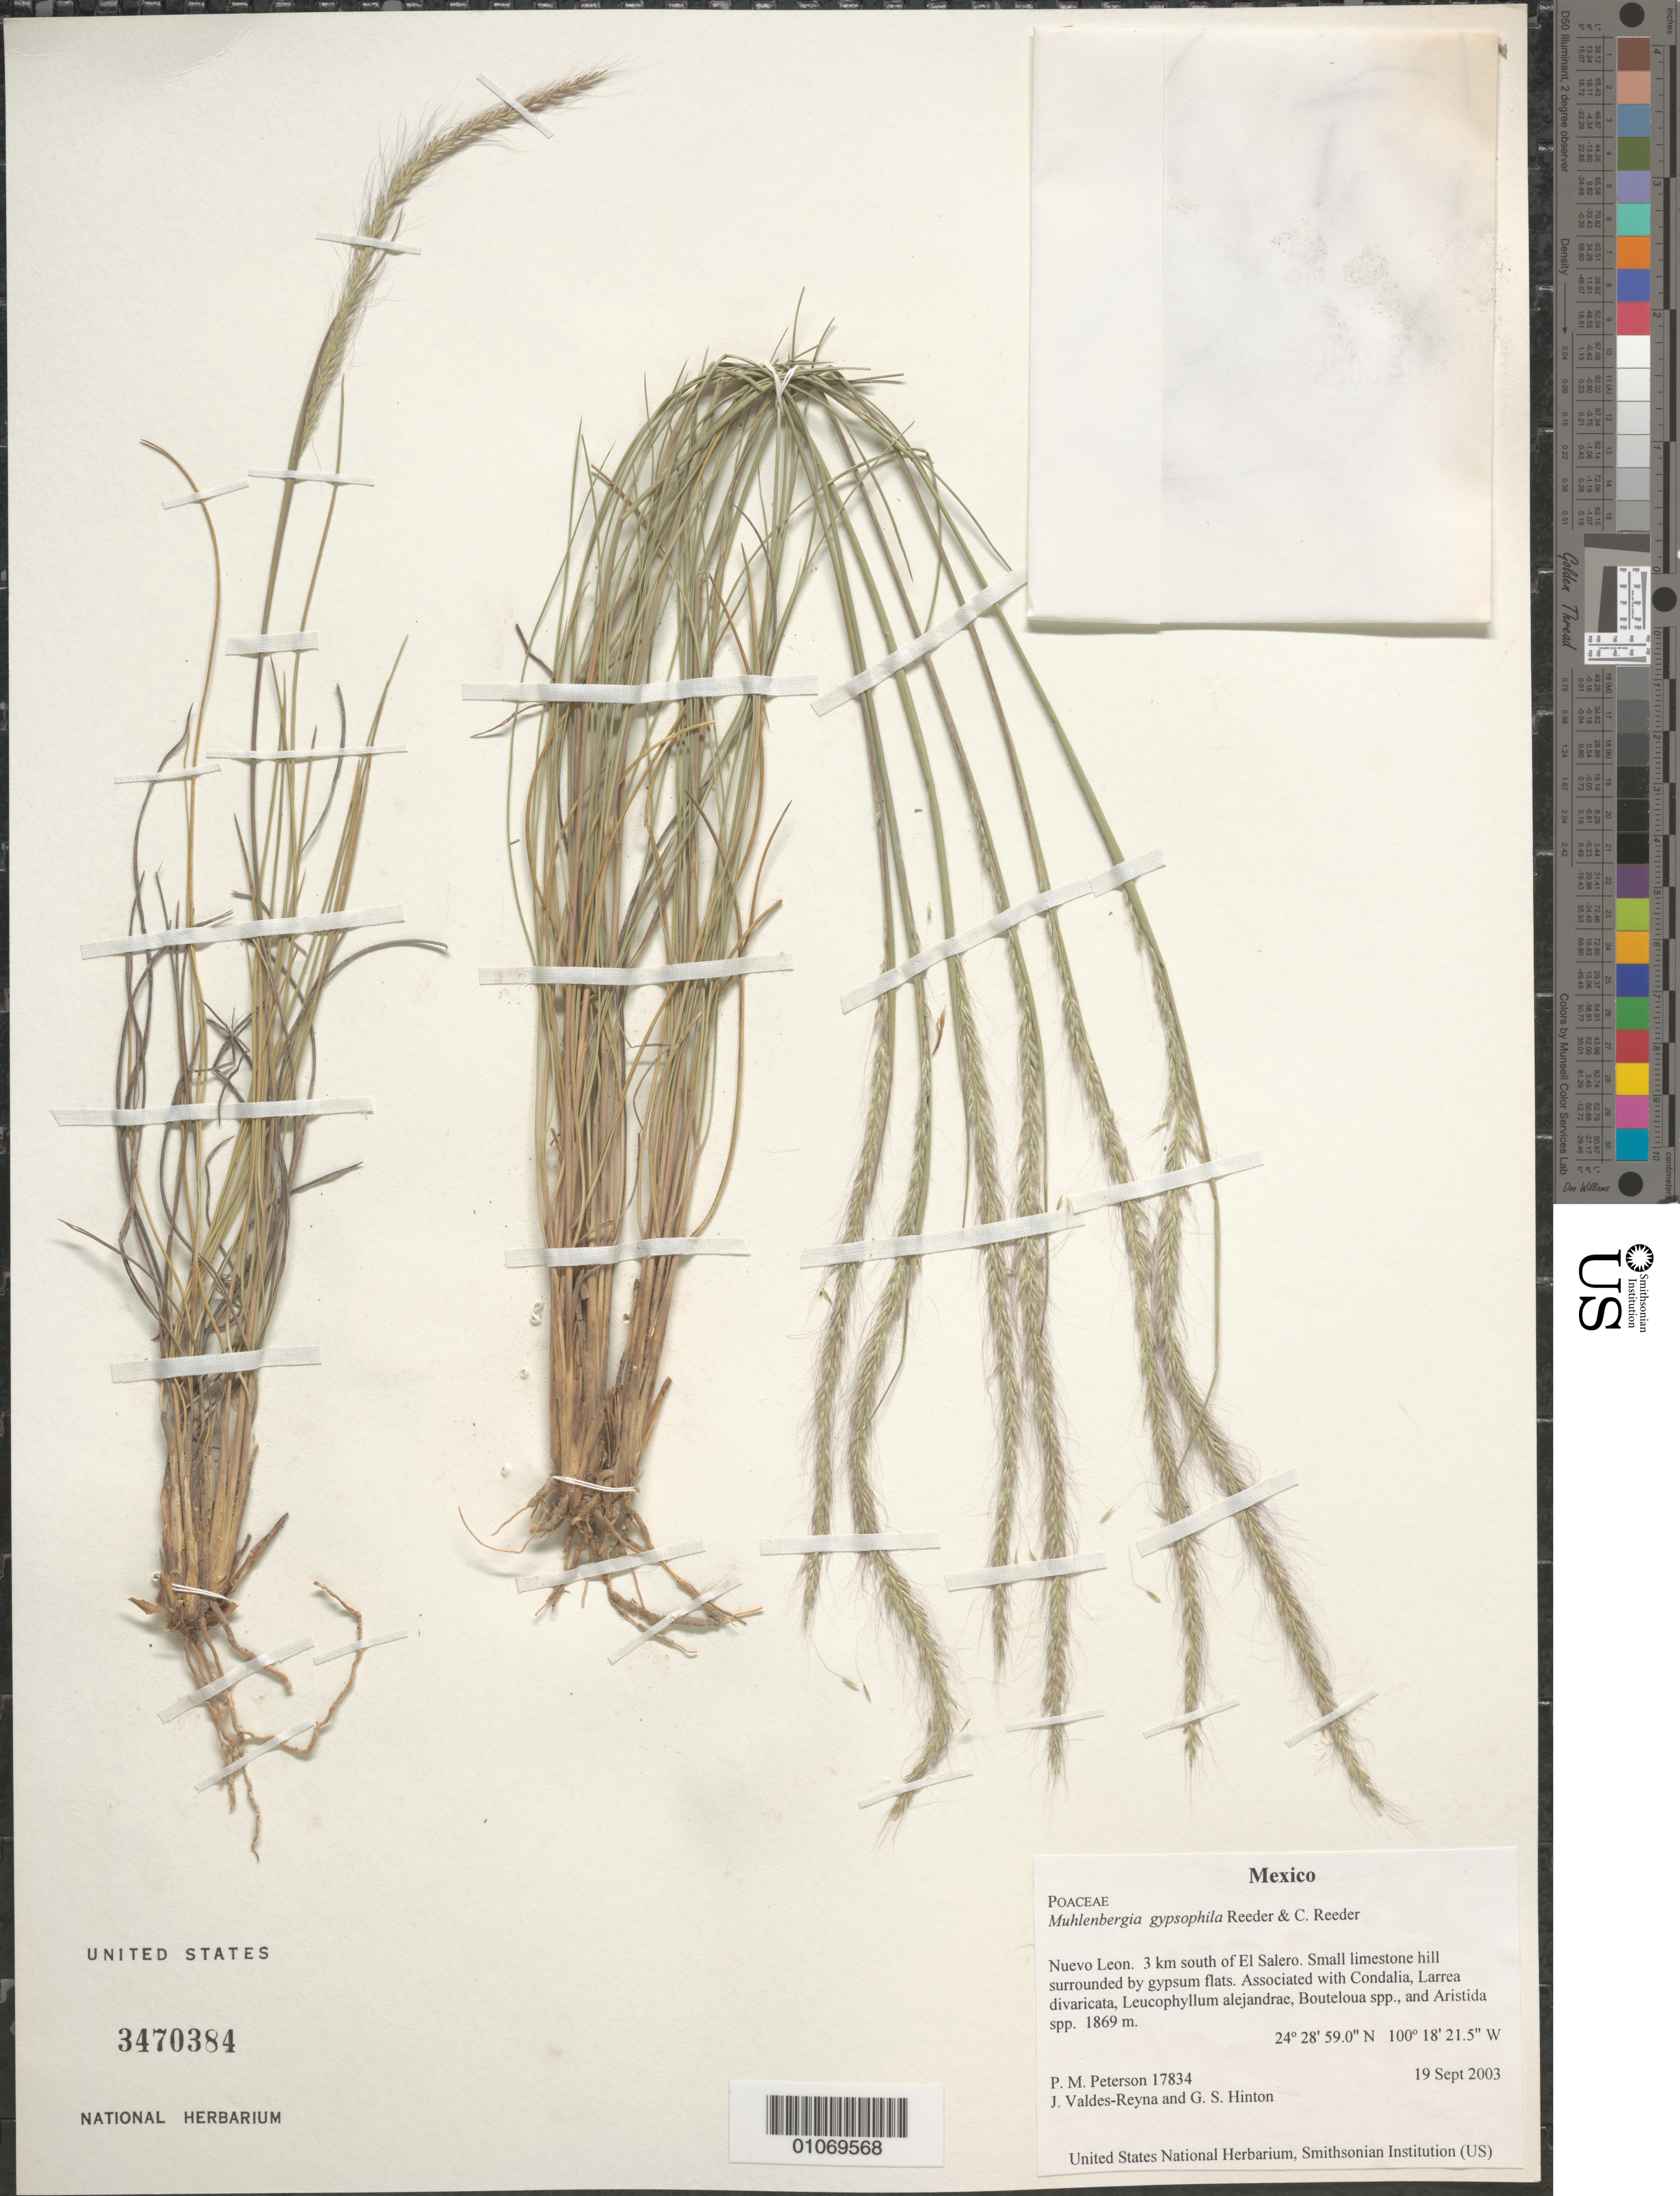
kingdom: Plantae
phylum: Tracheophyta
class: Liliopsida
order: Poales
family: Poaceae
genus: Muhlenbergia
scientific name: Muhlenbergia gypsophila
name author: C. Reeder & Reeder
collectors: P. M. Peterson, J. Valdés-Reyna & H. Hinton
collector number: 17834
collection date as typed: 19 Sep 2003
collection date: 2003-09-19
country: Mexico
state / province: Nuevo León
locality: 3 km south of El Salero. Small limestone hill surrounded by gypsum flats. Associated with Condalia, Larrea divaricata, Leucophyllum alejandrae, Bouteloua spp., and Aristida spp.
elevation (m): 1869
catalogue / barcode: US 3470384